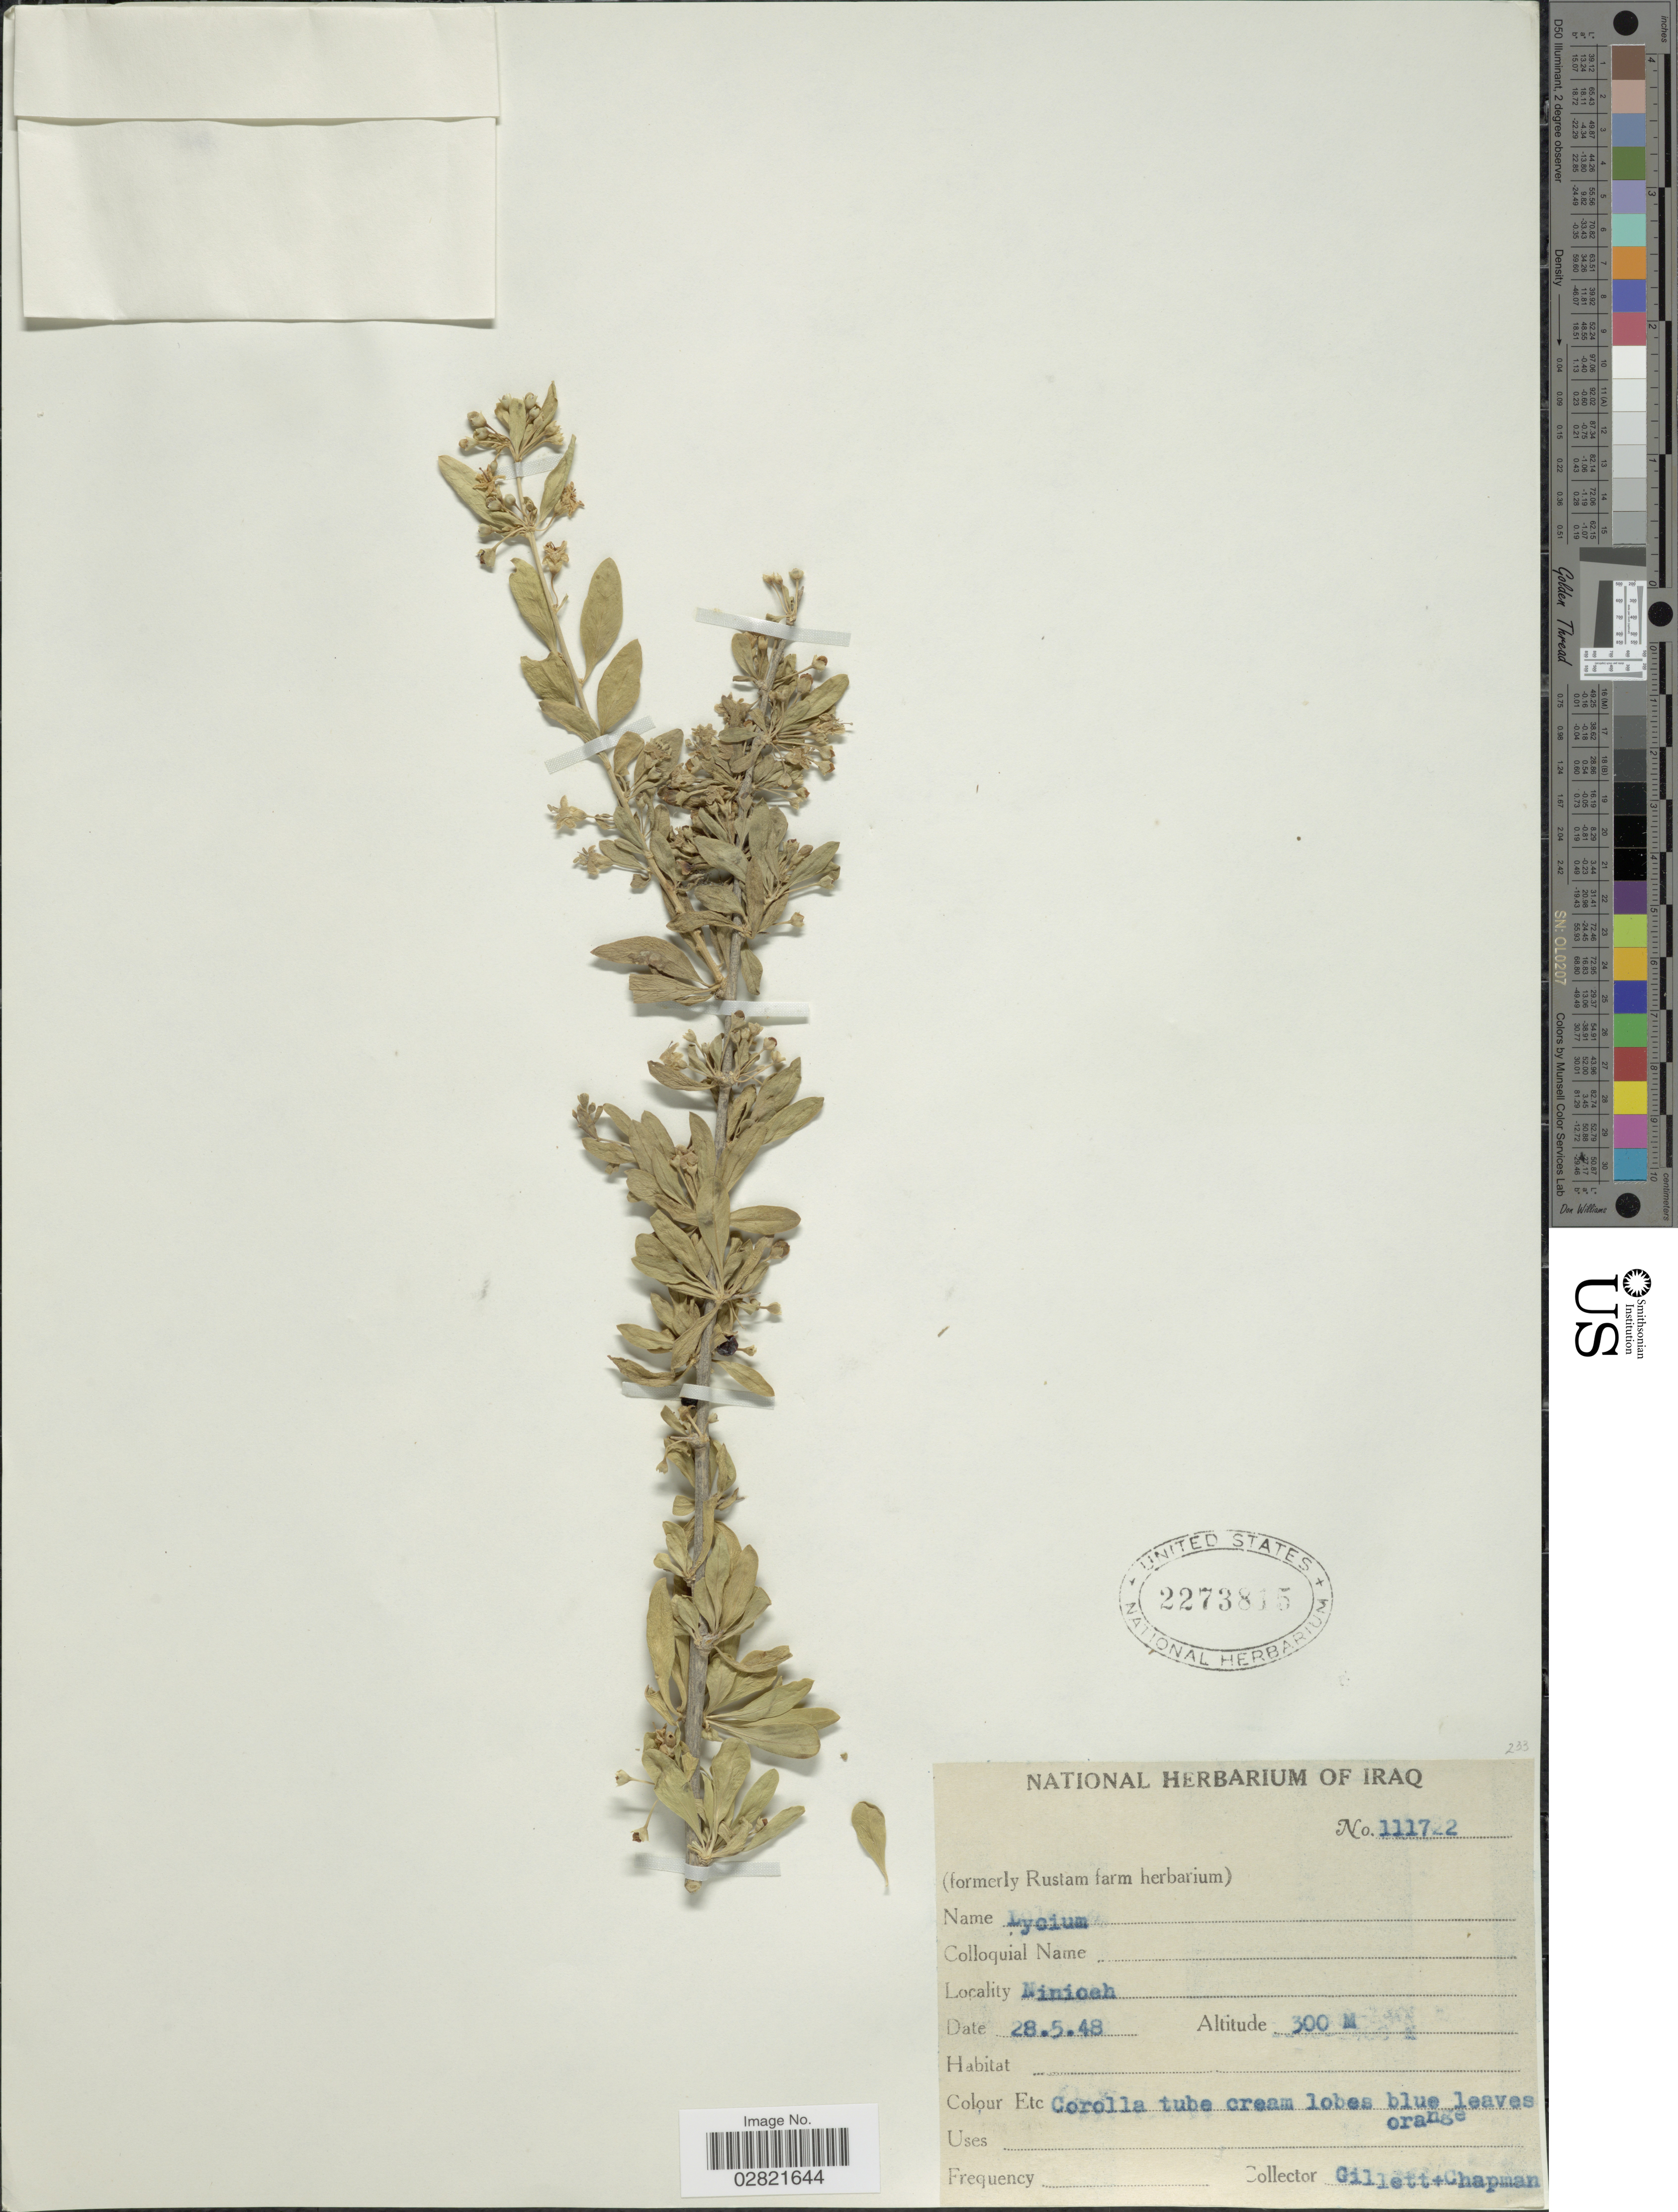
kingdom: Plantae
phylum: Tracheophyta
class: Magnoliopsida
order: Solanales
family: Solanaceae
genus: Lycium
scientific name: Lycium sp.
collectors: Gillett, -- & A. Chapman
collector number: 111722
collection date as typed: Transcribed d/m/y: 28/5/48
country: Iraq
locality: Ninioeh.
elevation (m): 300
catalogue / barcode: US 2273815